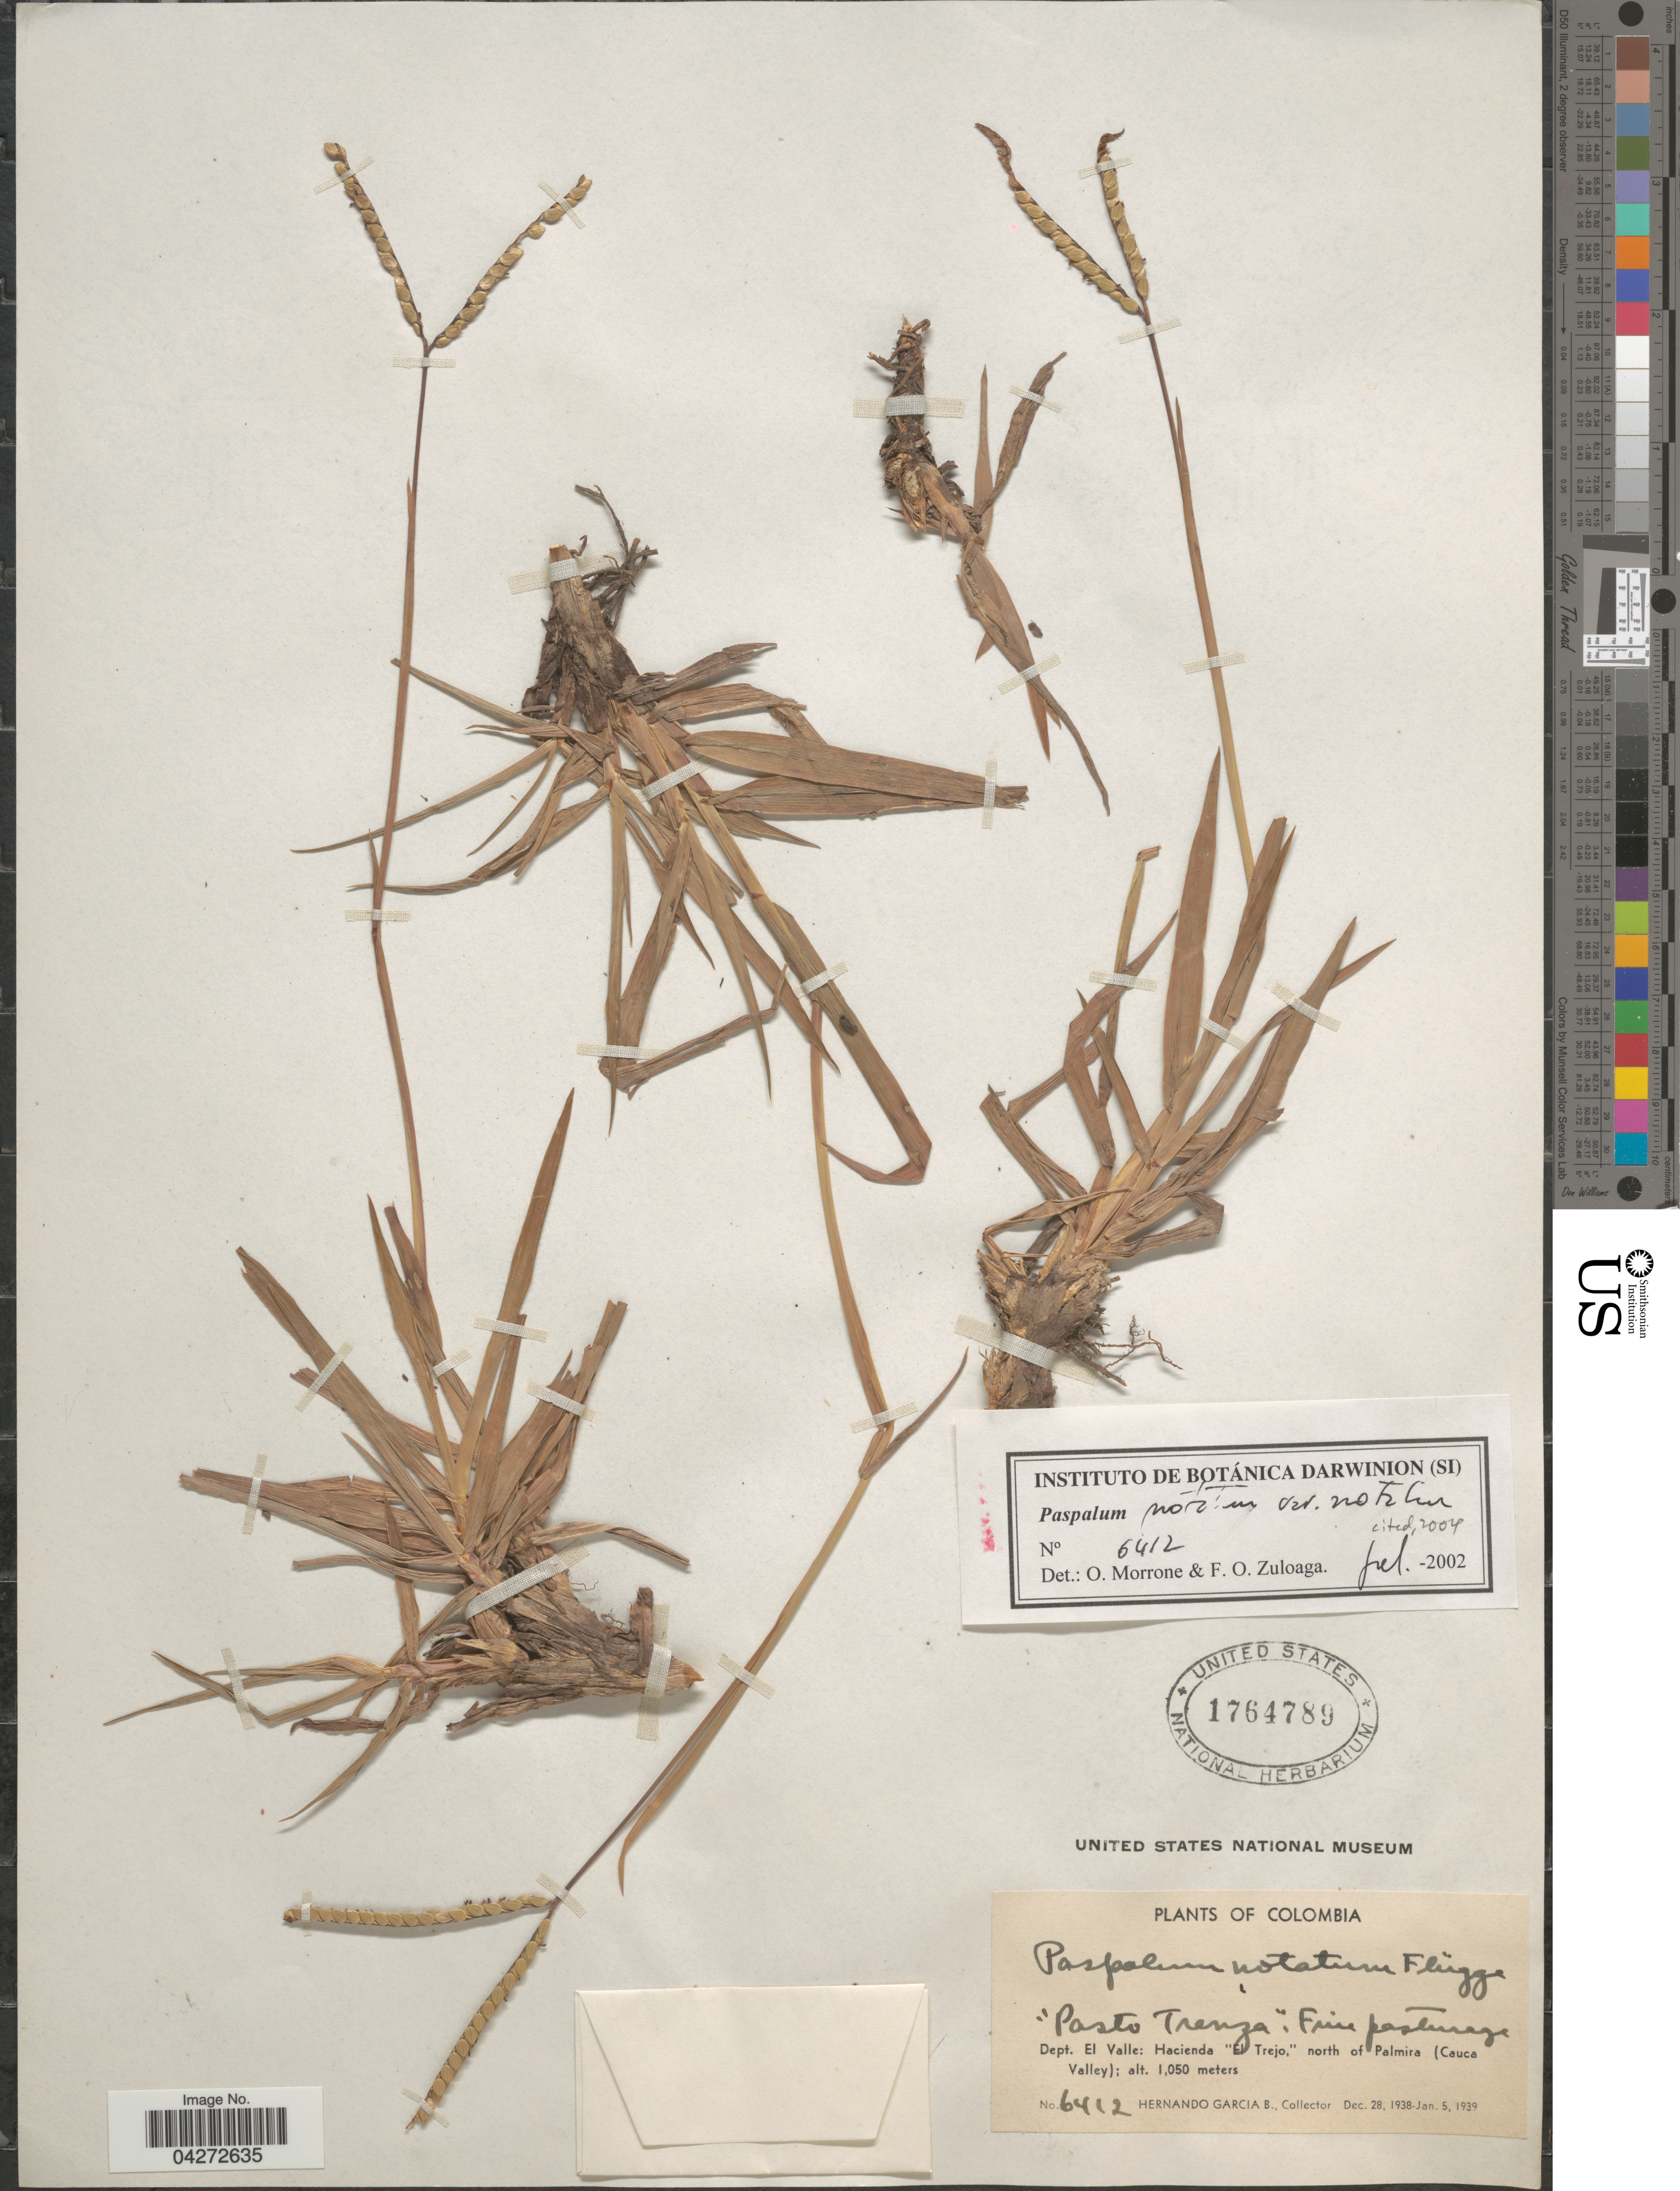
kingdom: Plantae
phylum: Tracheophyta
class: Liliopsida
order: Poales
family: Poaceae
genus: Paspalum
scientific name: Paspalum notatum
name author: Flüggé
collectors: H. García Barriga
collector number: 6412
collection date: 1938-12-28/1939-01-05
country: Colombia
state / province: Valle del Cauca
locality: Dept. El Valle: Hacienda "El Trejo," north of Palmira (Cauca Valley).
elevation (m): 1050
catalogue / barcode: US 1764789